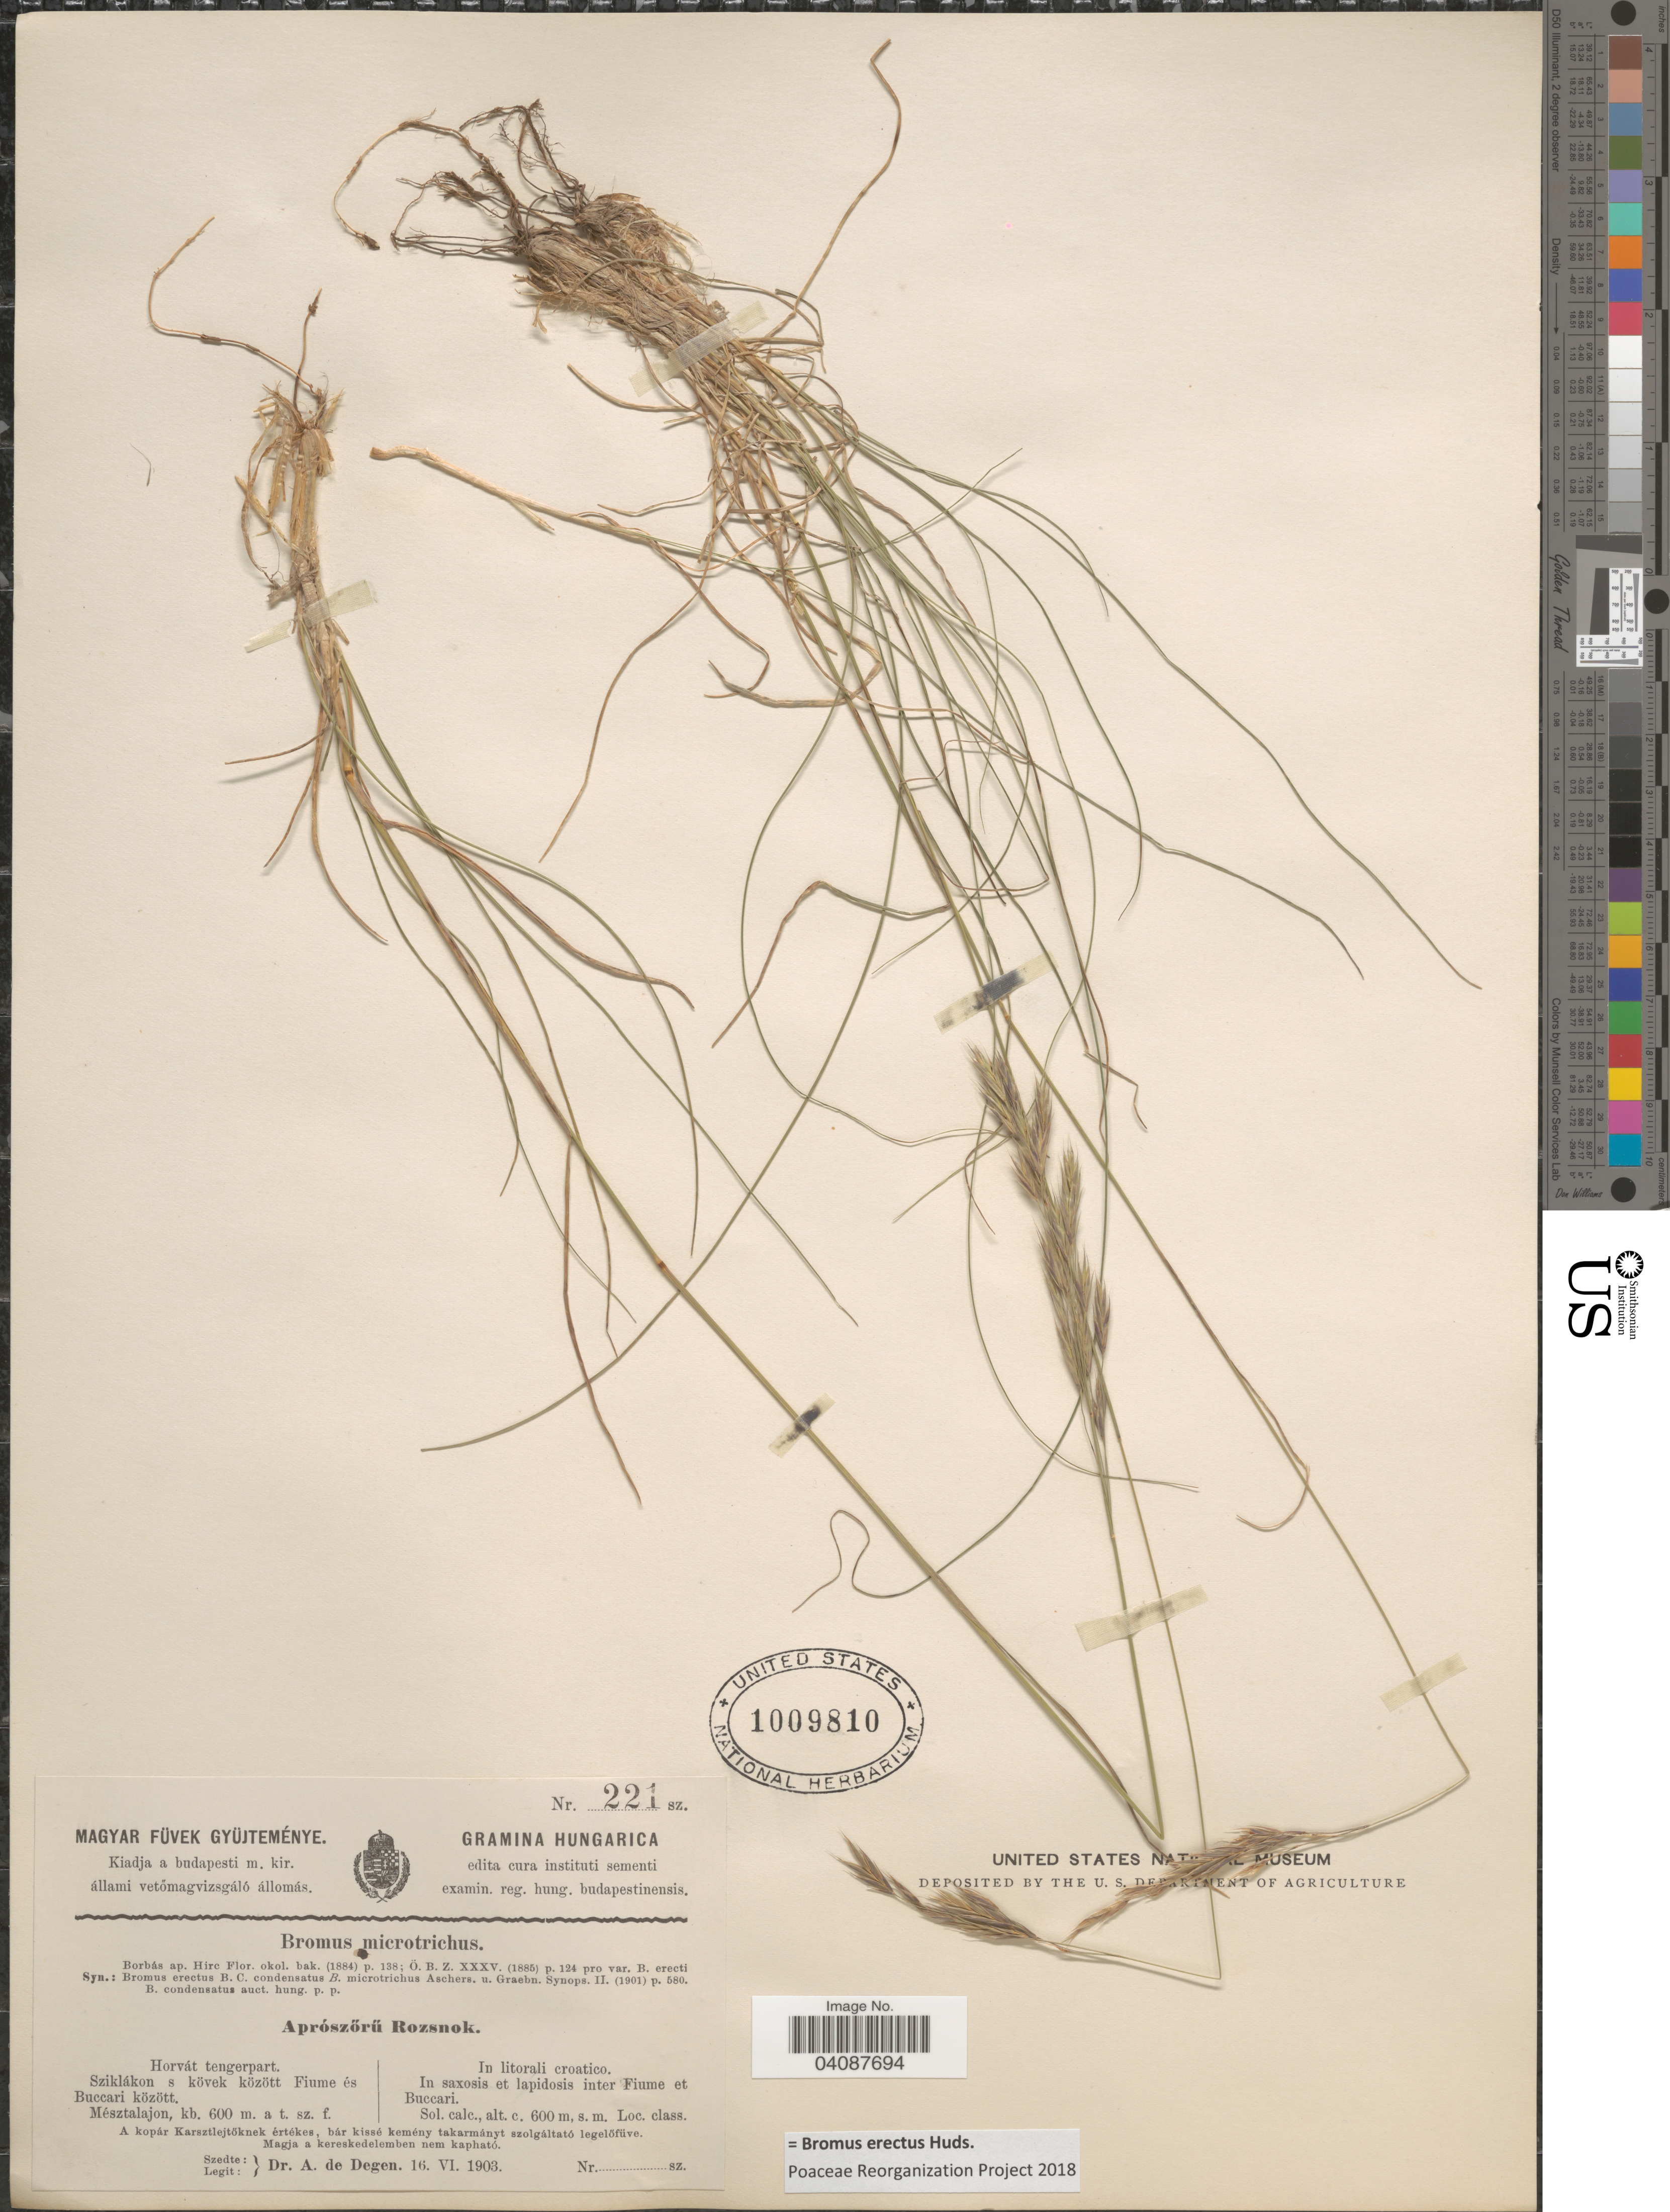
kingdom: Plantae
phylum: Tracheophyta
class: Liliopsida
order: Poales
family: Poaceae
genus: Bromus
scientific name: Bromus erectus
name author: Huds.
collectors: A. Degen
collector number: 221?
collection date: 1903-06-16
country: Croatia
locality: In litorali croatico. In saxosis et lapidosis inter Fiume et Buccari.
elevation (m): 600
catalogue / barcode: US 1009810